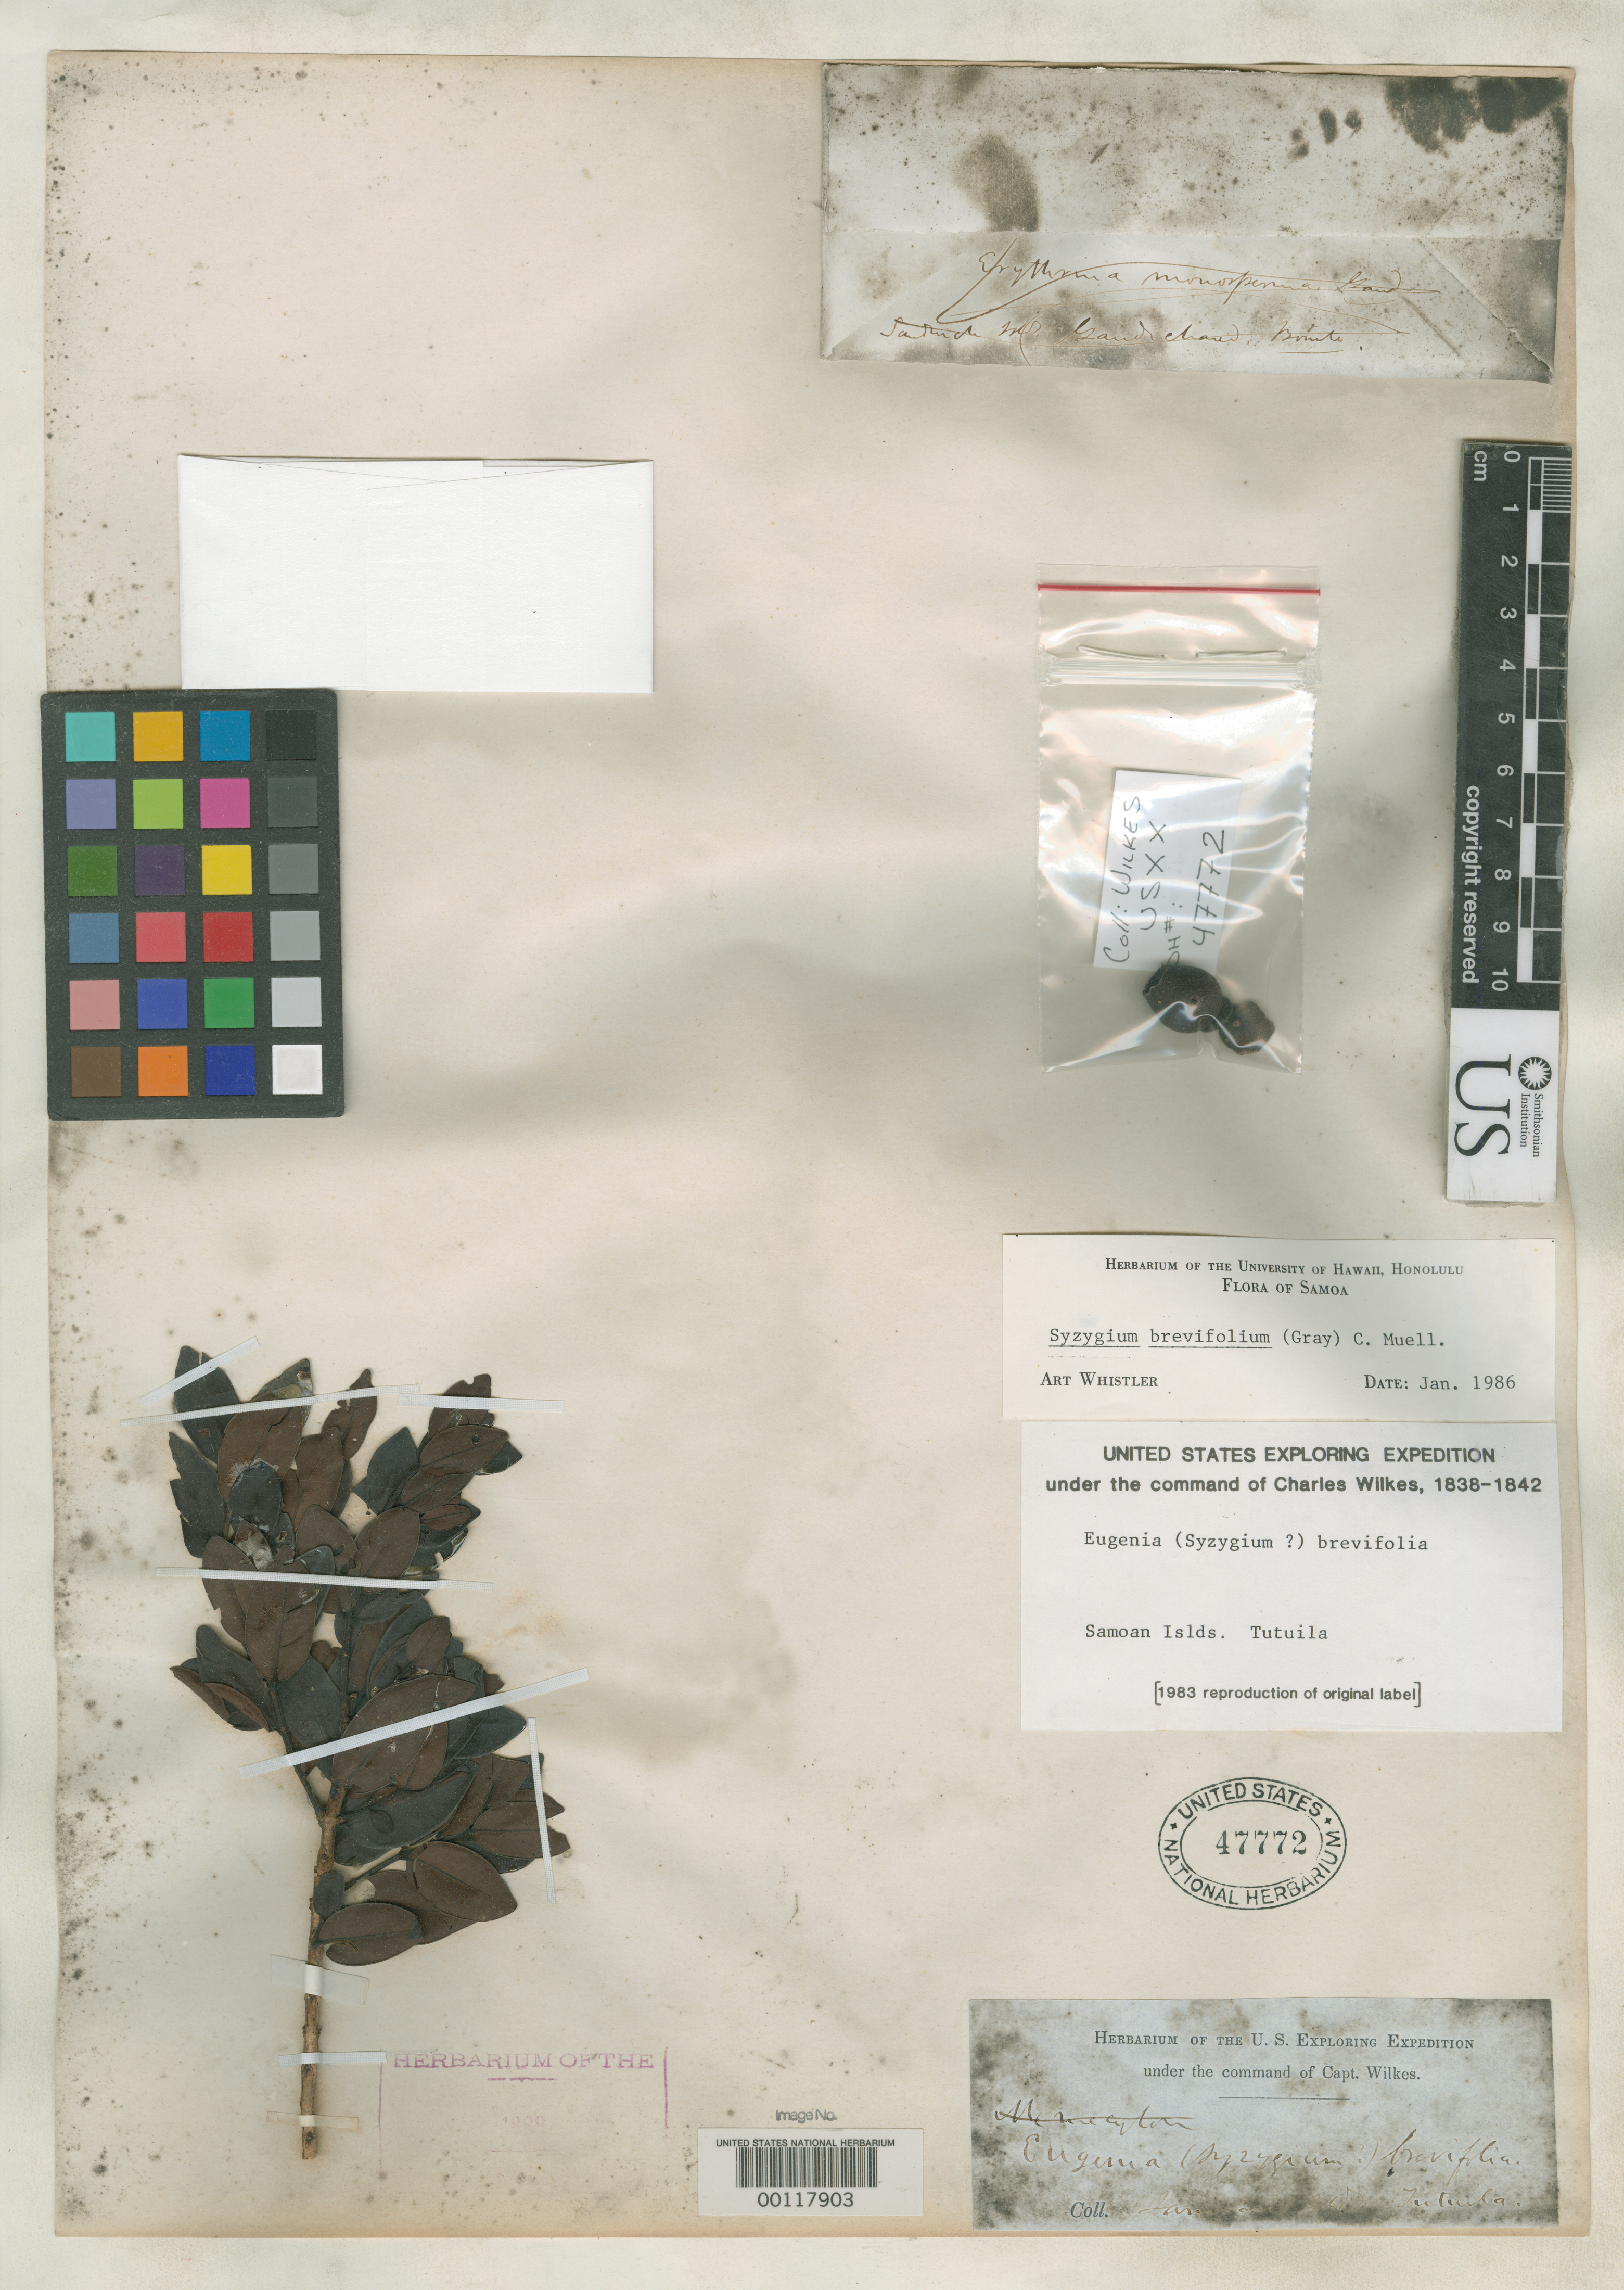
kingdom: Plantae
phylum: Tracheophyta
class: Magnoliopsida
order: Myrtales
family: Myrtaceae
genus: Eugenia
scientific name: Eugenia brevifolia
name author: A. Gray in Wilkes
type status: Holotype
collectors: Wilkes Explor. Exped.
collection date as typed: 1838 to -- --- 1842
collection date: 1838/1842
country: American Samoa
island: Tutua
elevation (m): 762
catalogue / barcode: US 47772